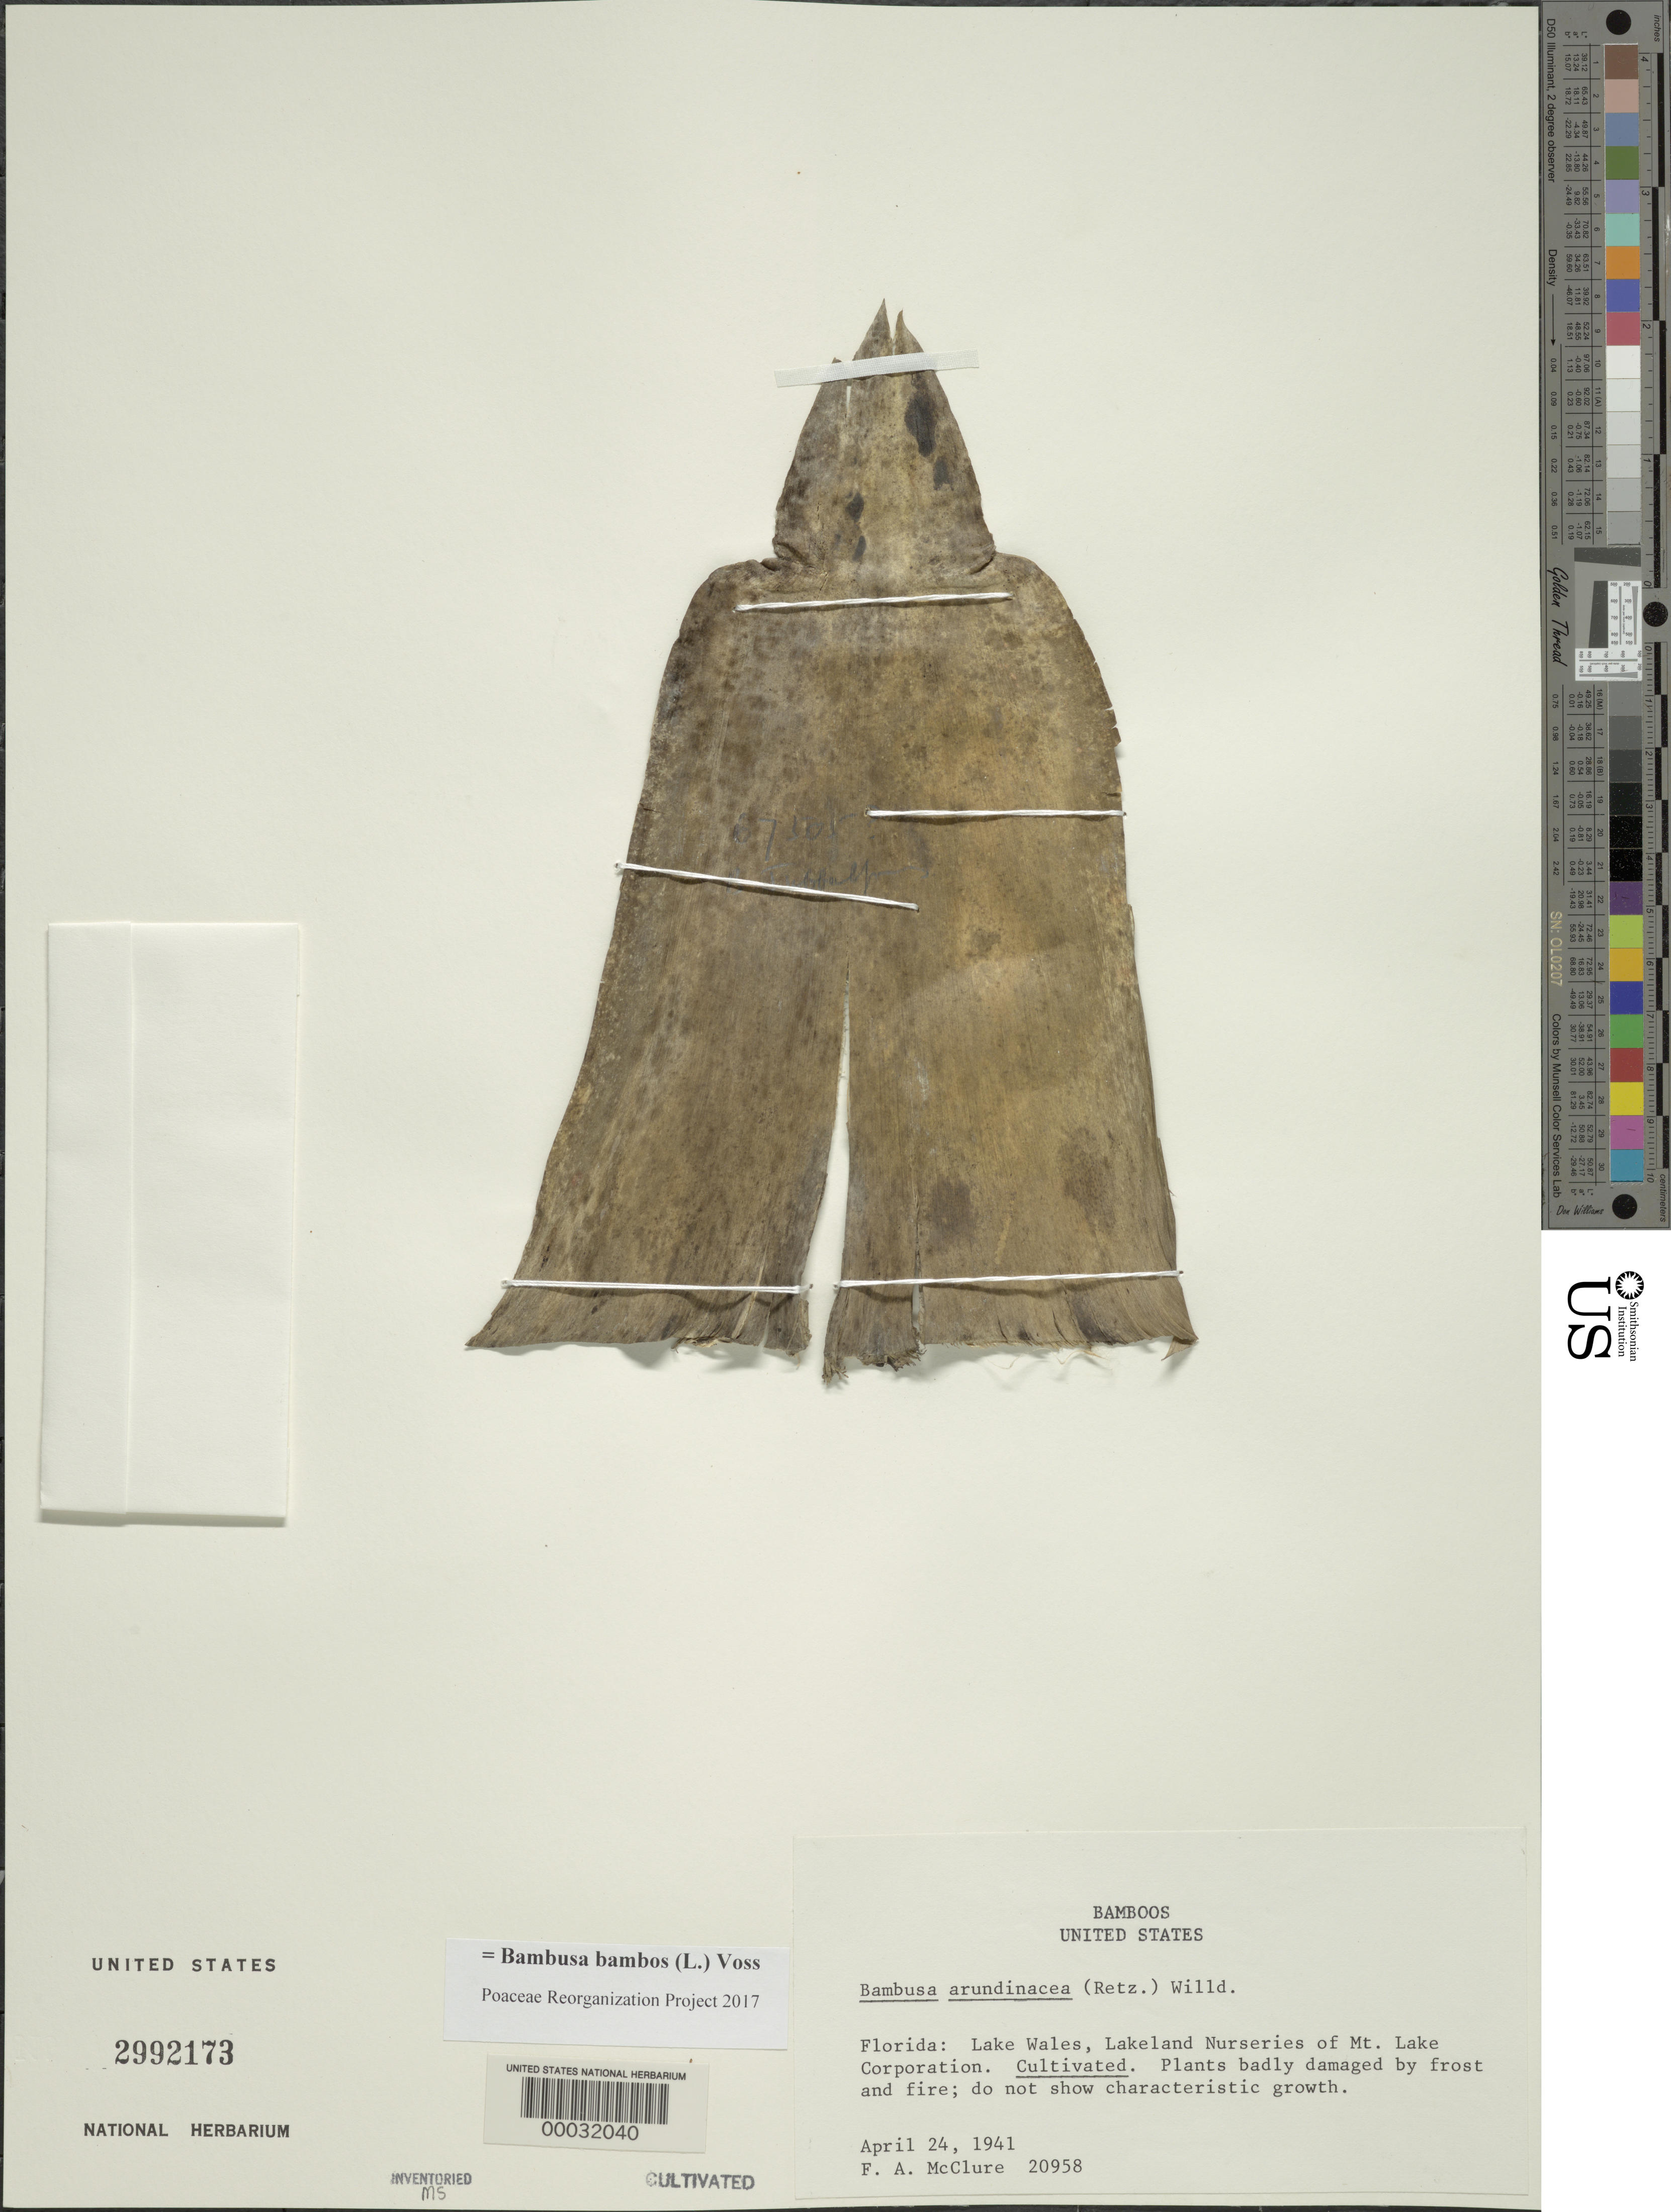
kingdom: Plantae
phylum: Tracheophyta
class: Liliopsida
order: Poales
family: Poaceae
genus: Bambusa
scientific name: Bambusa bambos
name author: (L.) Voss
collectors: F. A. McClure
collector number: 20958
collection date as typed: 24 Apr 1941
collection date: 1941-04-24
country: United States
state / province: Florida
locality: Lakeland nurseries-lake wales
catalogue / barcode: US 2992173